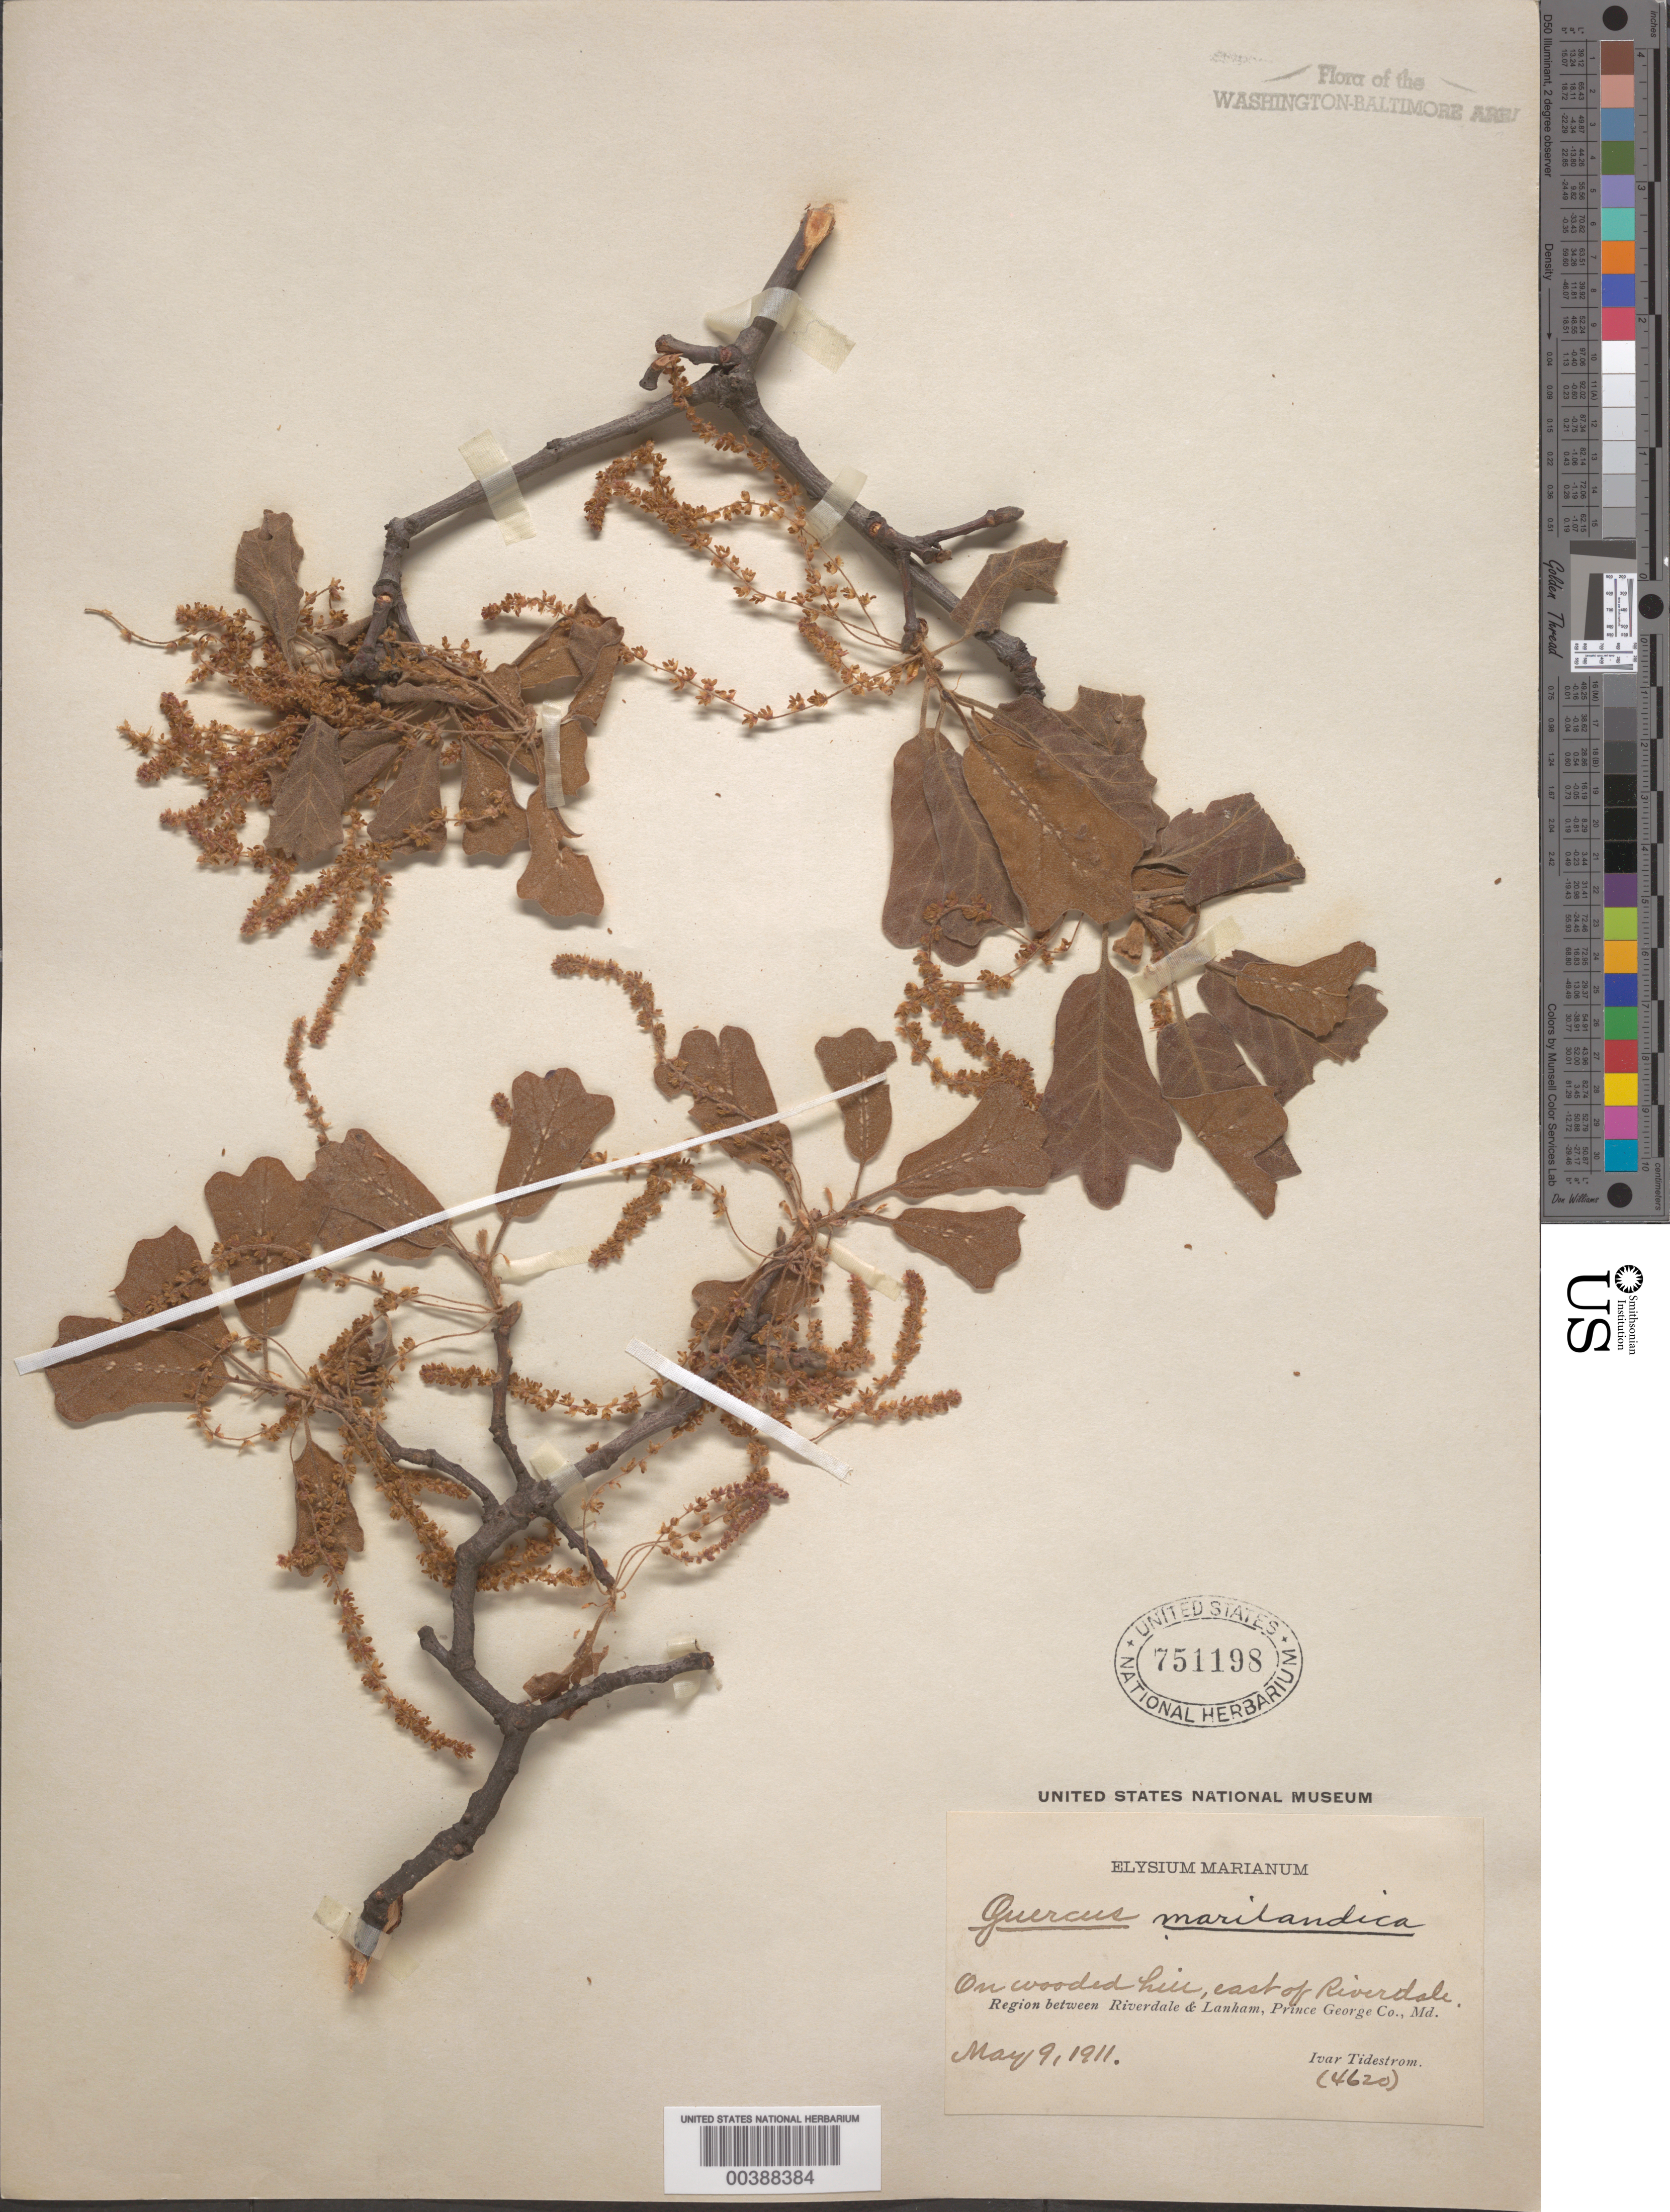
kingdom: Plantae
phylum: Tracheophyta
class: Magnoliopsida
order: Fagales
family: Fagaceae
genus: Quercus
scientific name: Quercus marilandica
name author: (L.) Münchh.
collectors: I. F. Tidestrom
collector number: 4620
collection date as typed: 09 May 1911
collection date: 1911-05-09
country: United States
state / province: Maryland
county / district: Prince George's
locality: East of Riverdale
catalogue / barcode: US 751198